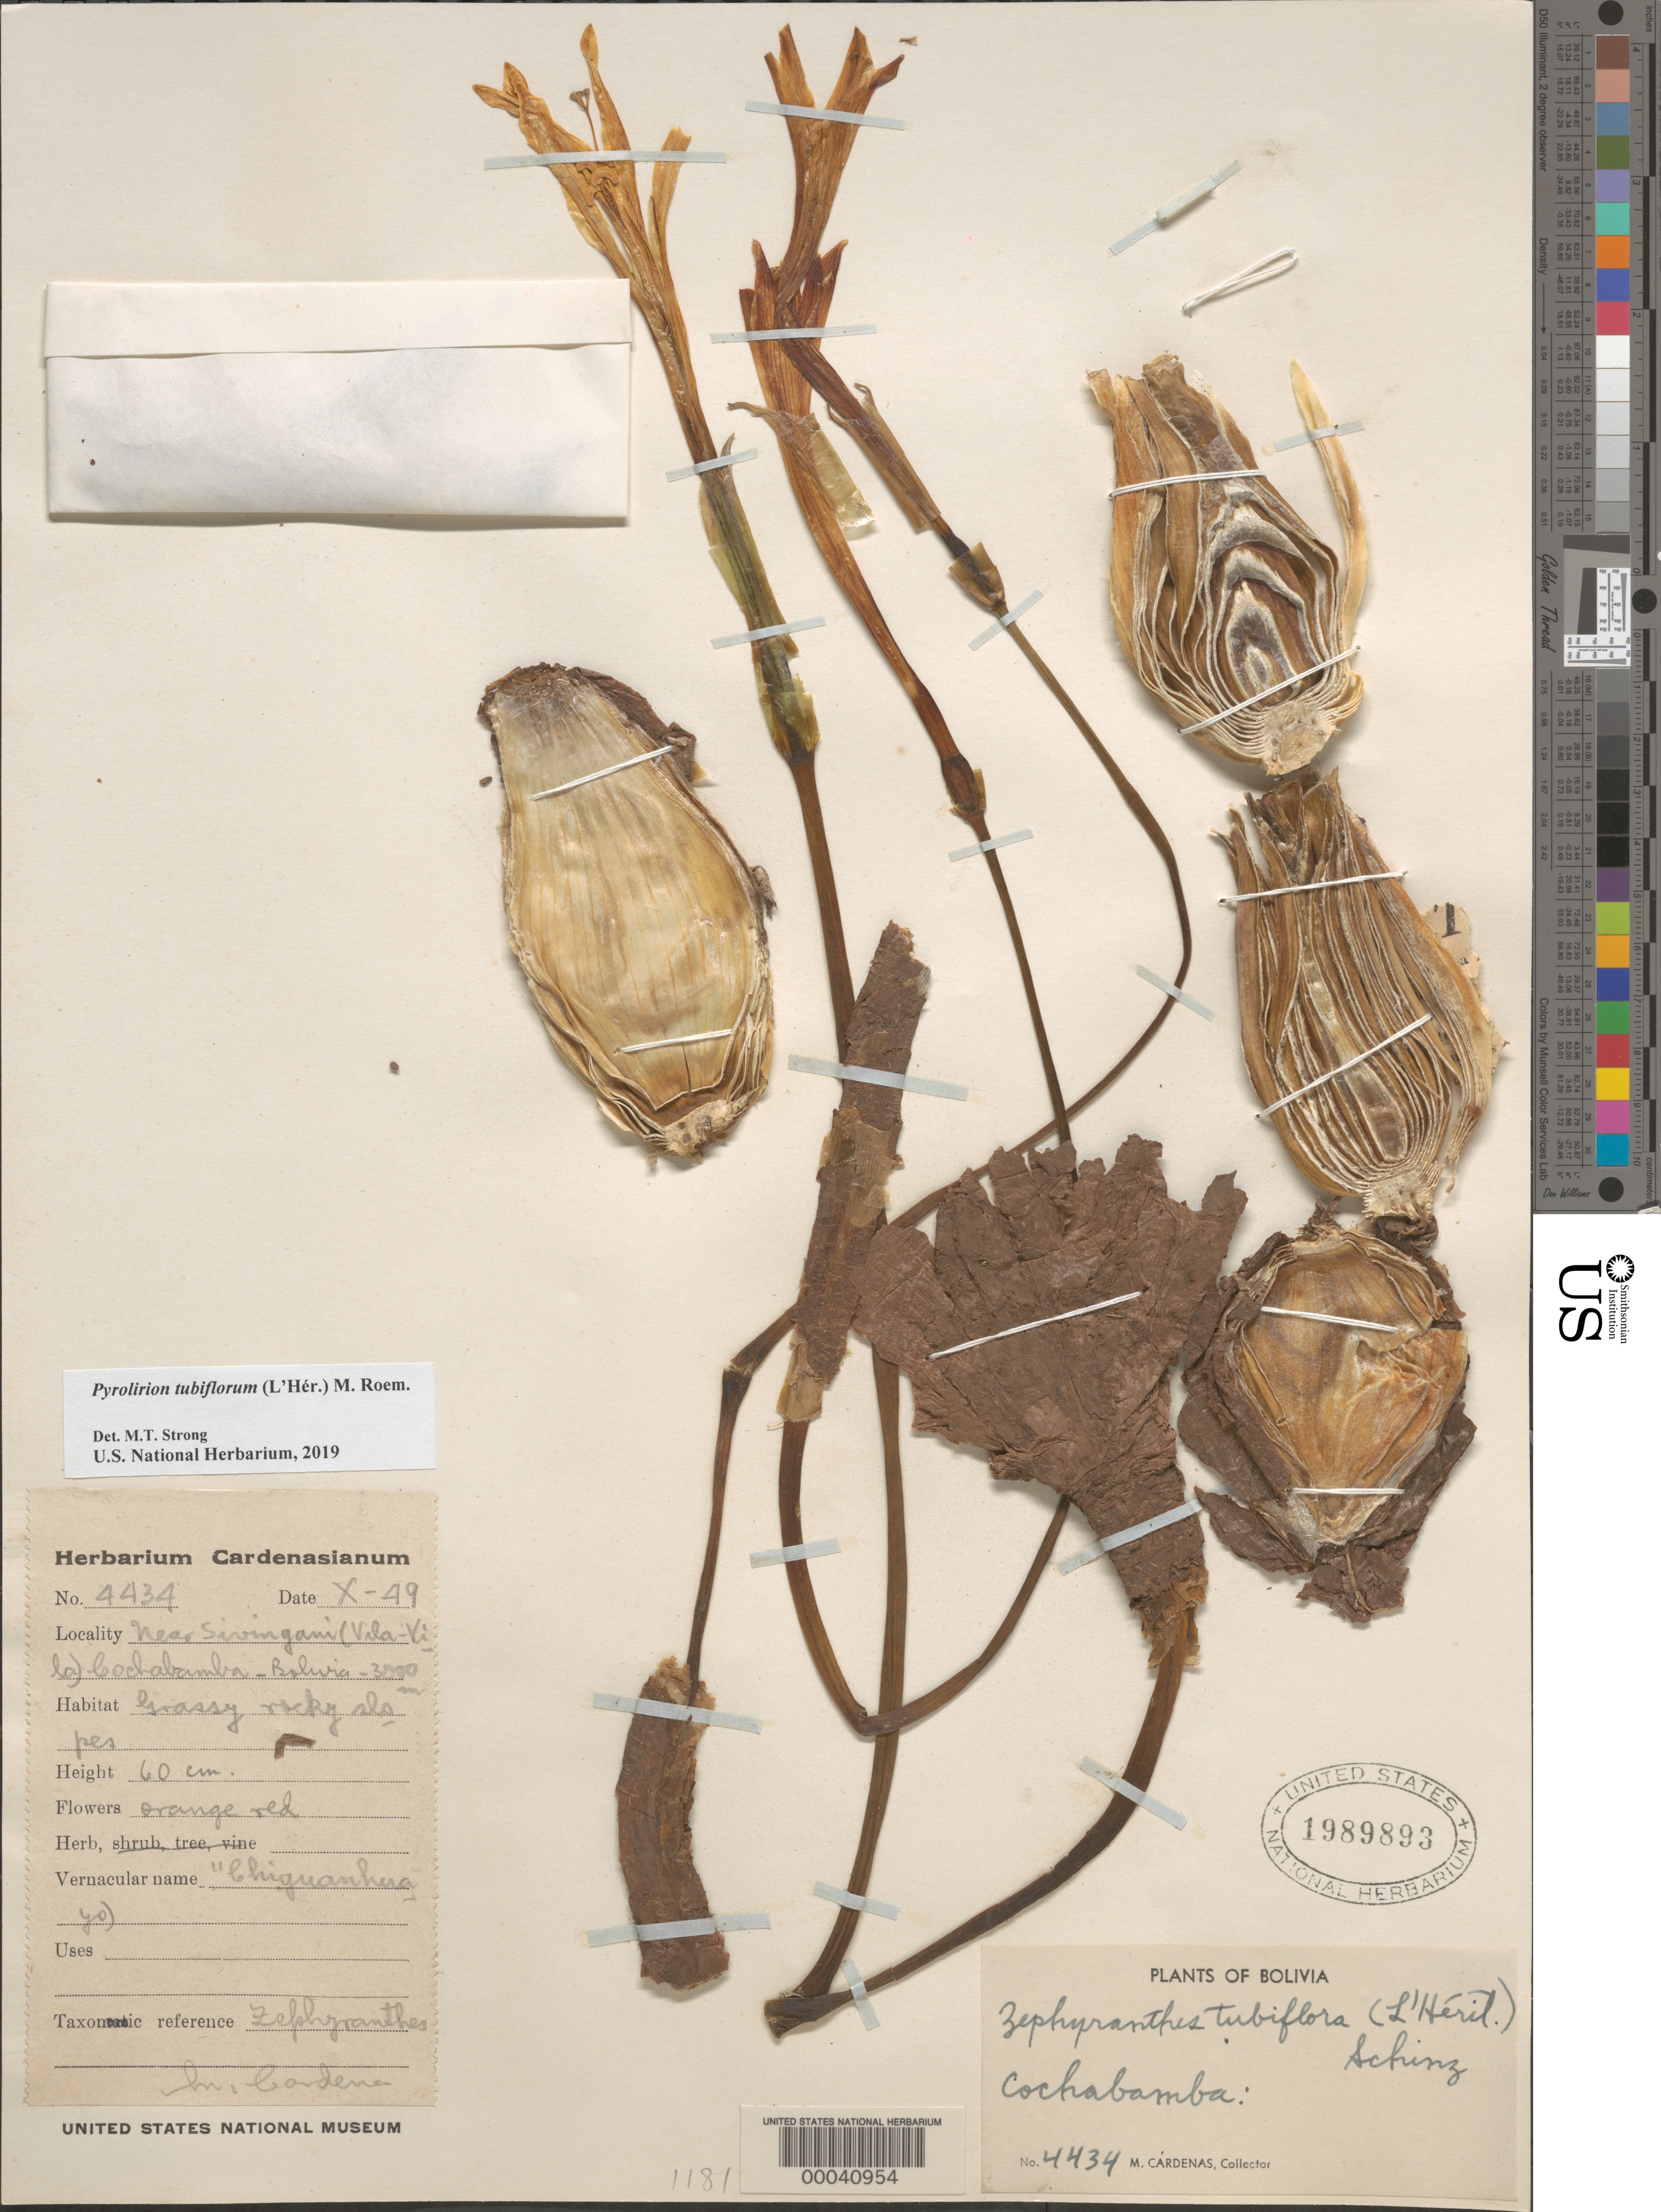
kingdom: Plantae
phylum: Tracheophyta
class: Liliopsida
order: Asparagales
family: Amaryllidaceae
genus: Pyrolirion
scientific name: Pyrolirion tubiflorum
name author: (L'Hér.) M. Roem.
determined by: Strong, Mark T., (BOT), Smithsonian Institution - National Museum of Natural History (UNITED STATES)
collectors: M. Cárdenas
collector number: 4434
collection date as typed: Oct 1949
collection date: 1949-10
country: Bolivia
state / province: Cochabamba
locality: Near Sivingami (Vila-Vila)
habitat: Grassy rocky slopes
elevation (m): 3000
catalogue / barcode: US 1989893